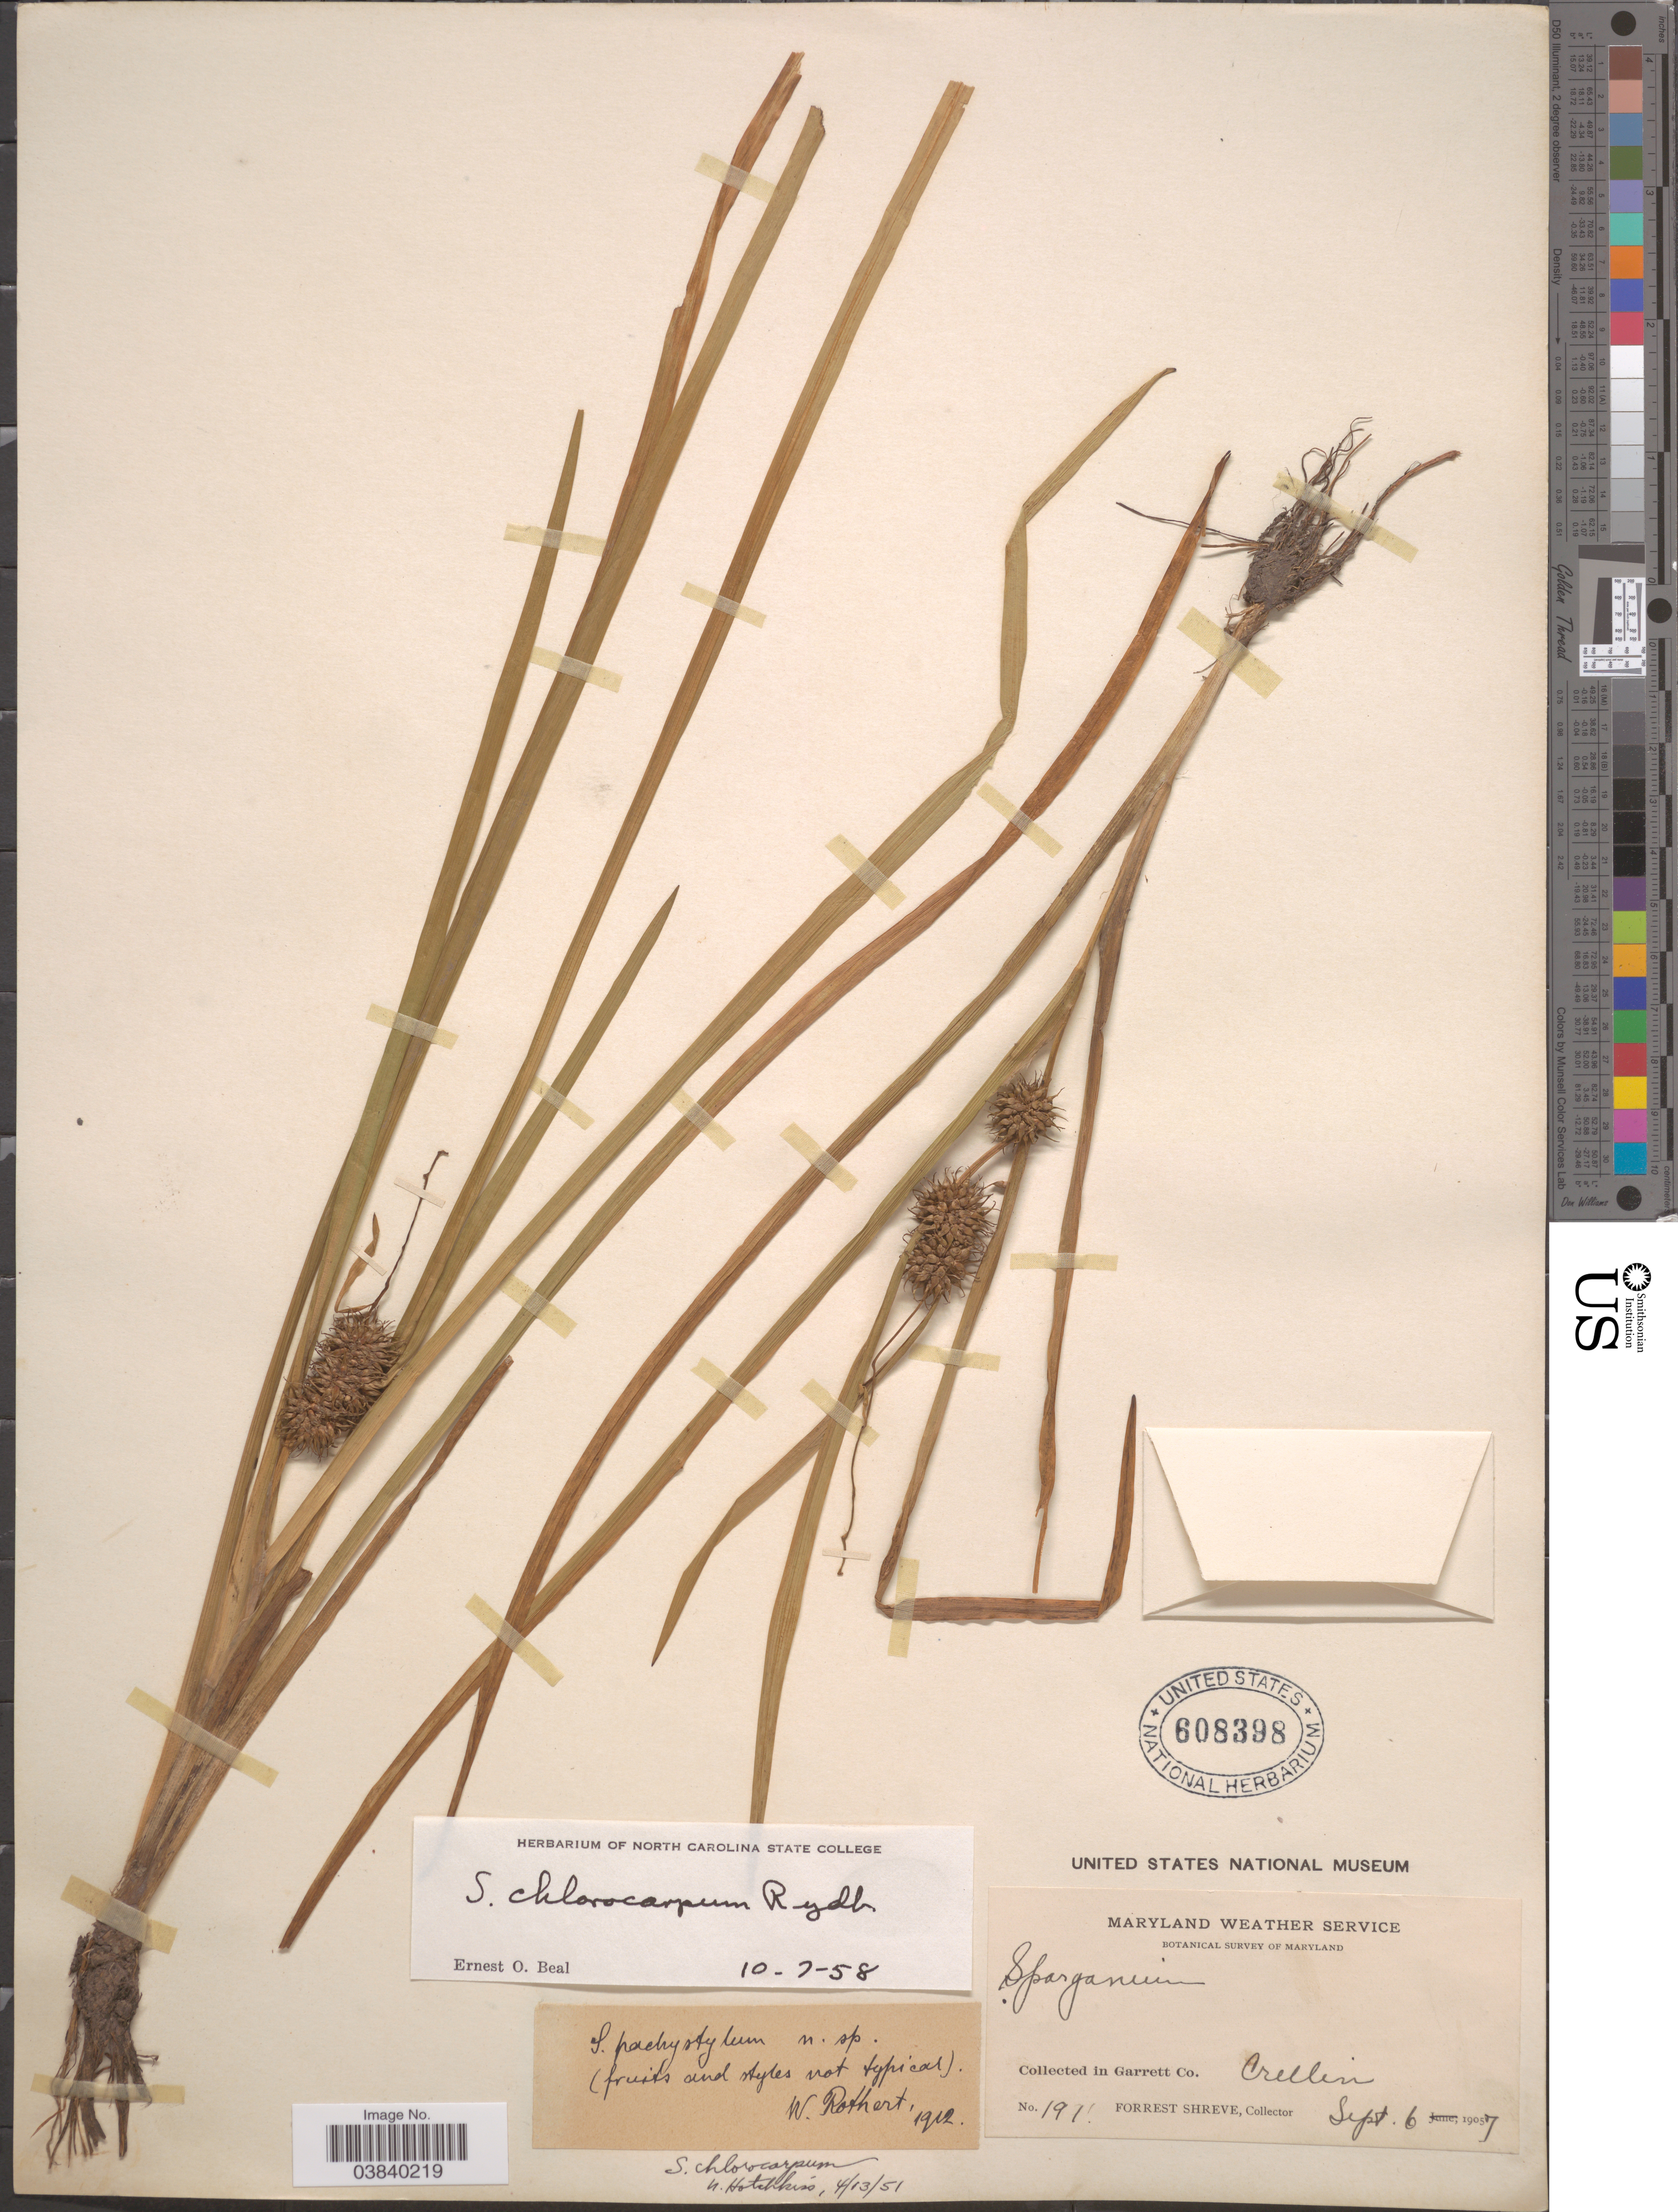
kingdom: Plantae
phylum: Tracheophyta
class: Liliopsida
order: Poales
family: Typhaceae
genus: Sparganium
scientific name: Sparganium chlorocarpum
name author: Rydb.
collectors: F. Shreve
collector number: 191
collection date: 1907-09-06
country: United States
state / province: Maryland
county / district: Garrett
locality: Garrett Co. Crellin.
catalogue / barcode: US 608398